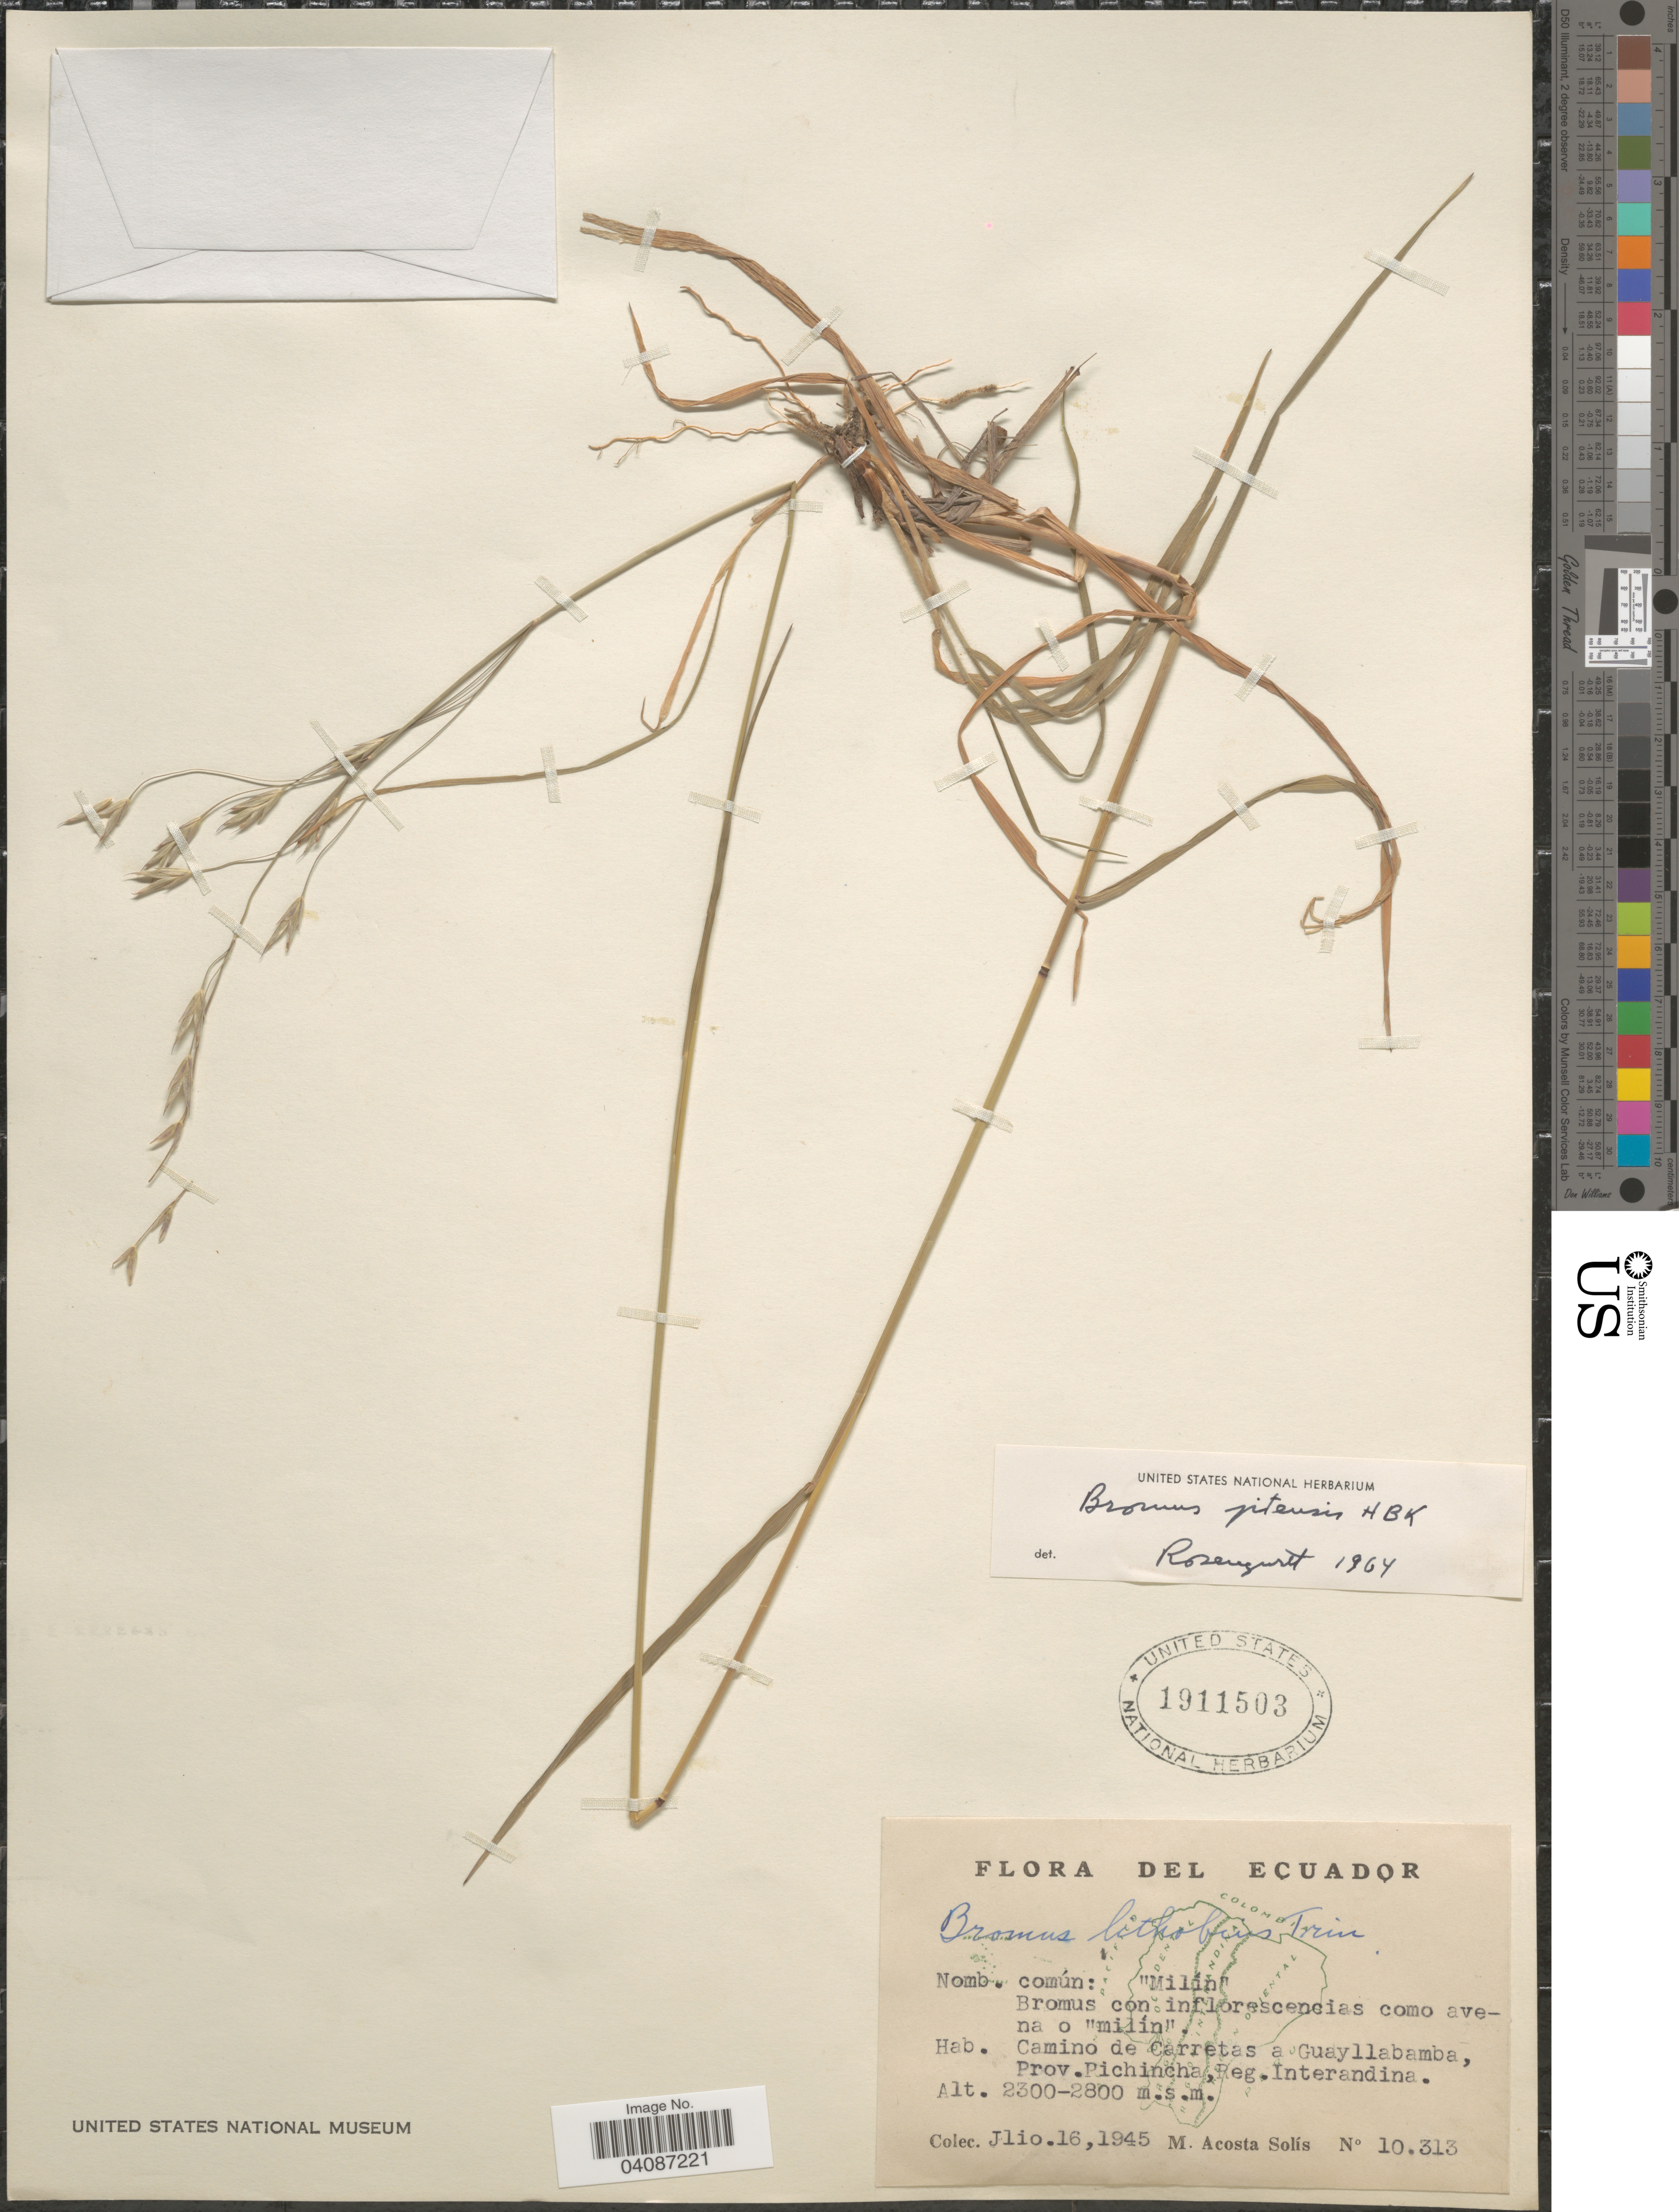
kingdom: Plantae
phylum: Tracheophyta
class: Liliopsida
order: Poales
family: Poaceae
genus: Bromus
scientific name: Bromus pitensis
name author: Kunth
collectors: M. Acosta Solis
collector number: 10313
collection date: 1945-07-16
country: Ecuador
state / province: Pichincha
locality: Camino de Carreteras a Guayllabamba, Reg.Interandina.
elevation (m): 2300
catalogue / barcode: US 1911503